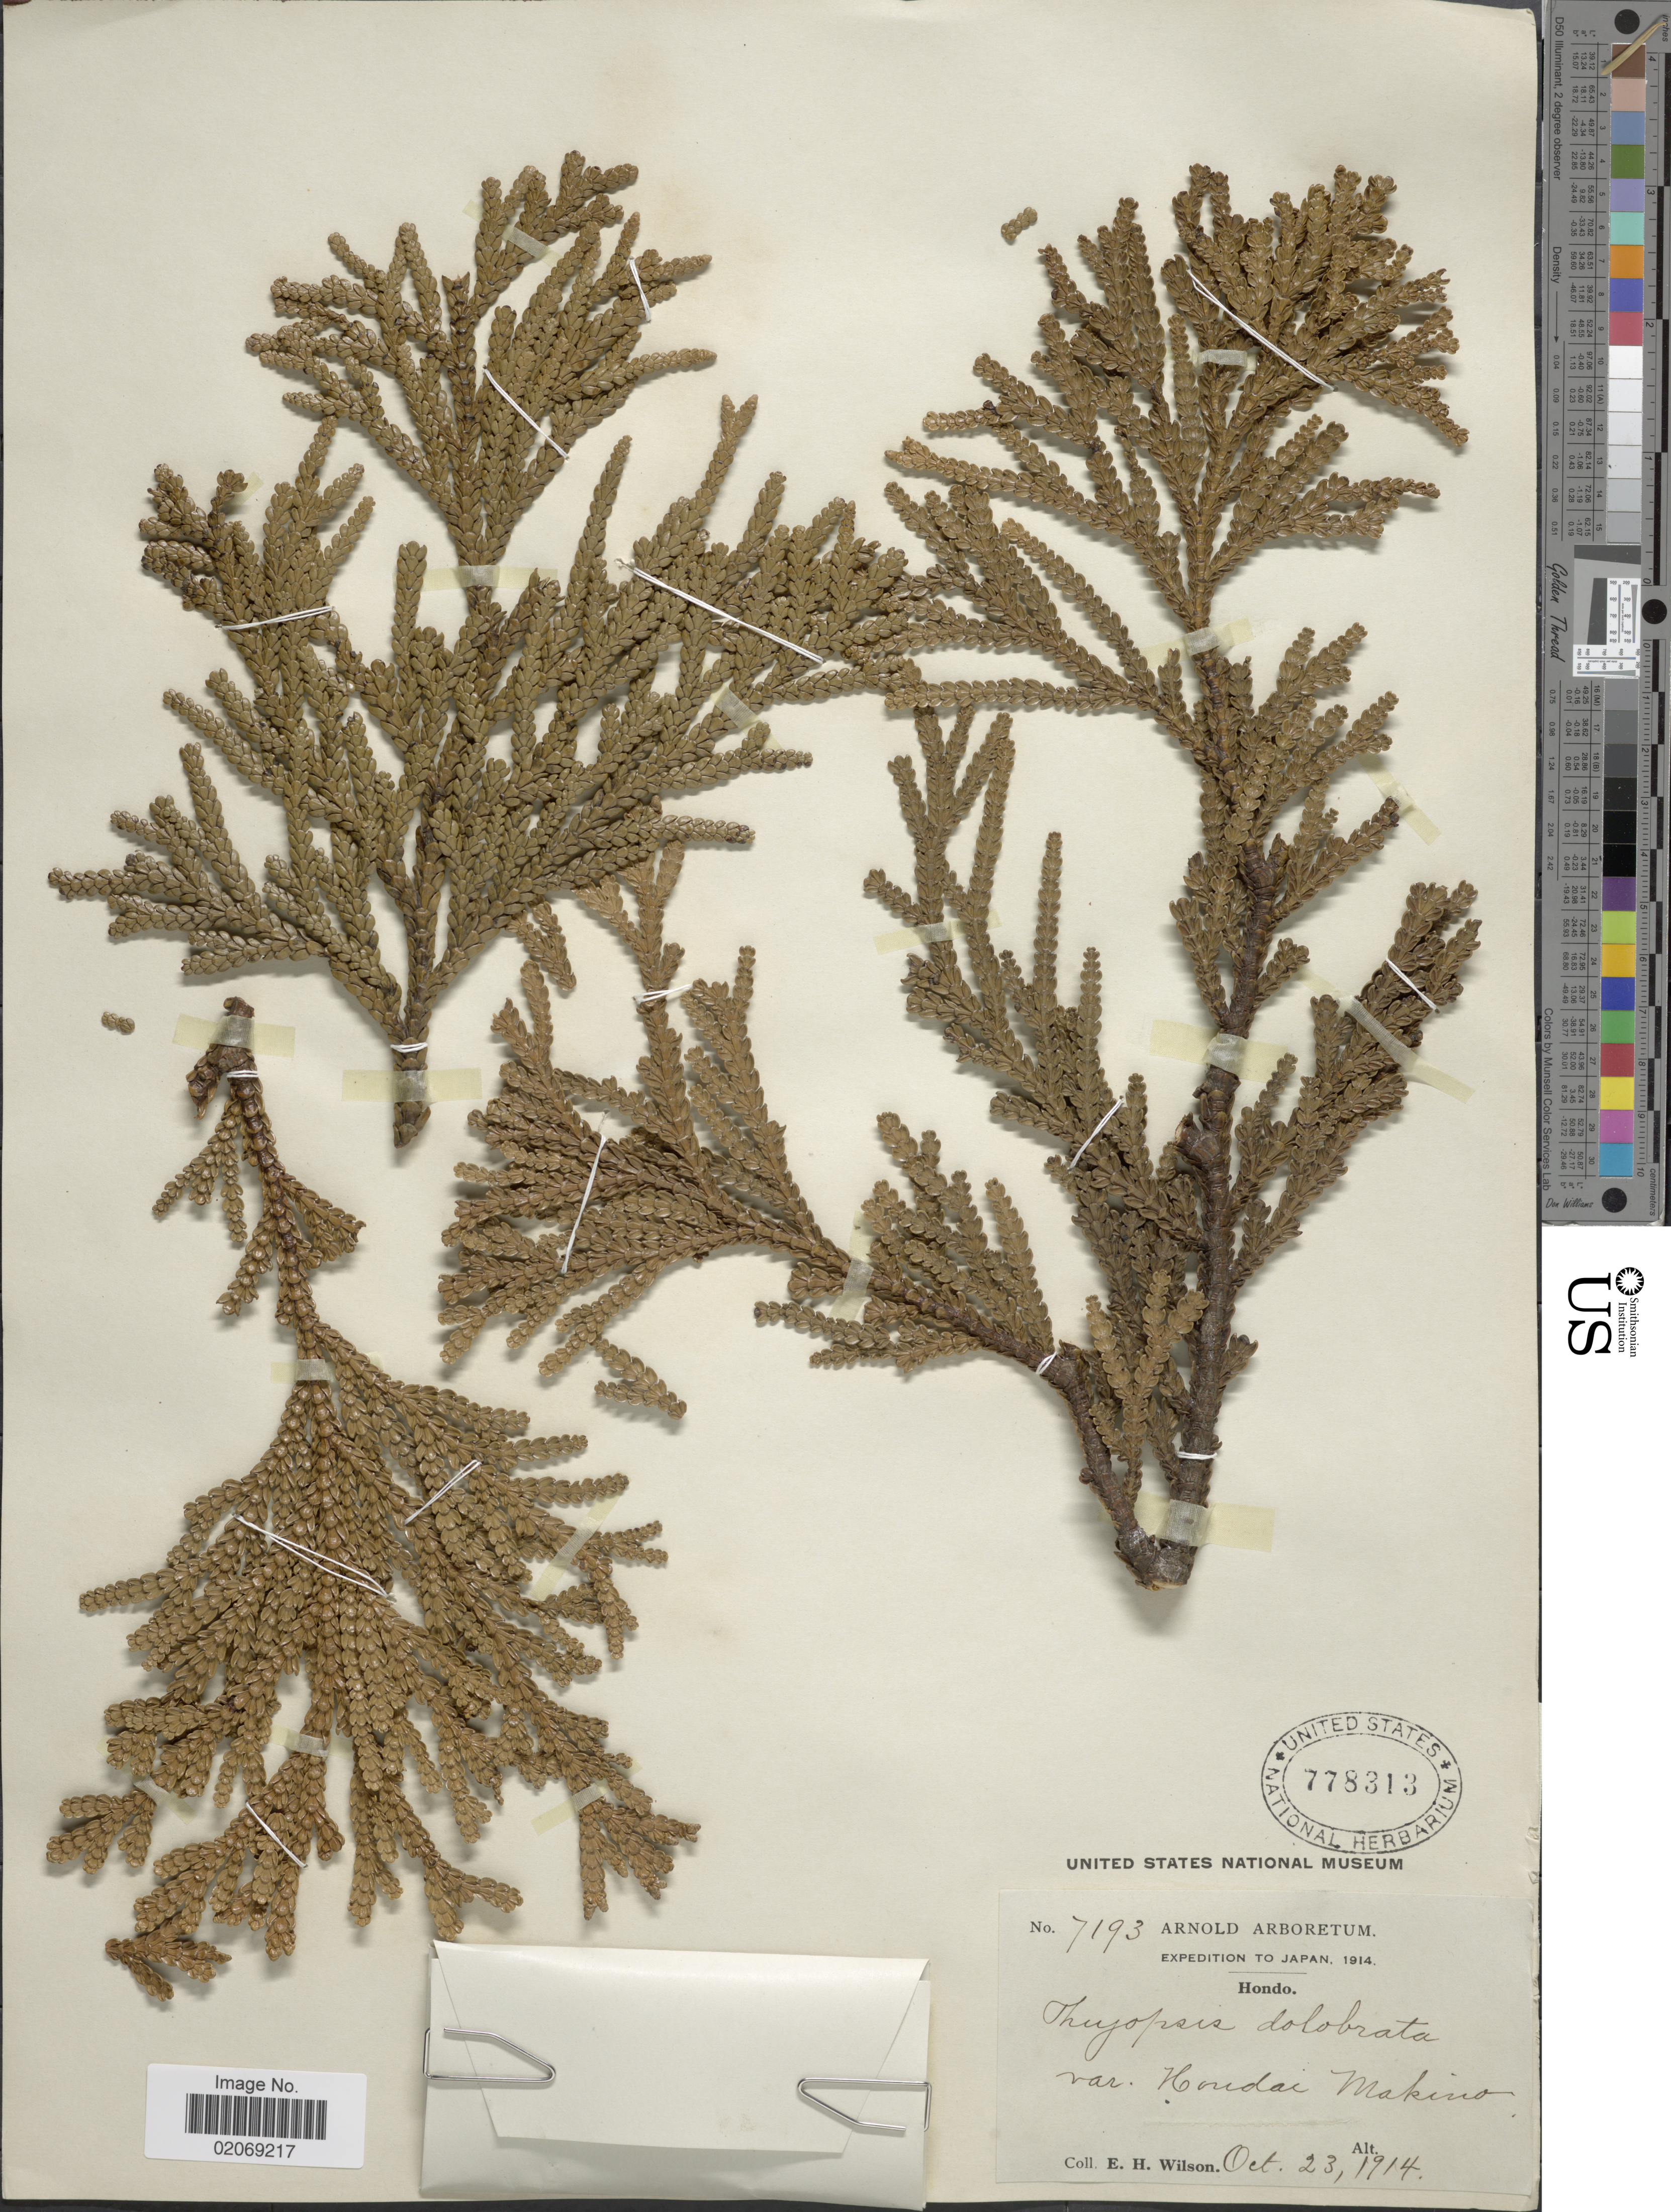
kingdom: Plantae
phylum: Tracheophyta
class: Pinopsida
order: Pinales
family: Cupressaceae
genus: Thujopsis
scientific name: Thujopsis dolabrata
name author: (Thunb. ex L. f.) Siebold & Zucc.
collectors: E. Wilson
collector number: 7193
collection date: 1914-10-23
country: Japan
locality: Hondo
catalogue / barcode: US 778313